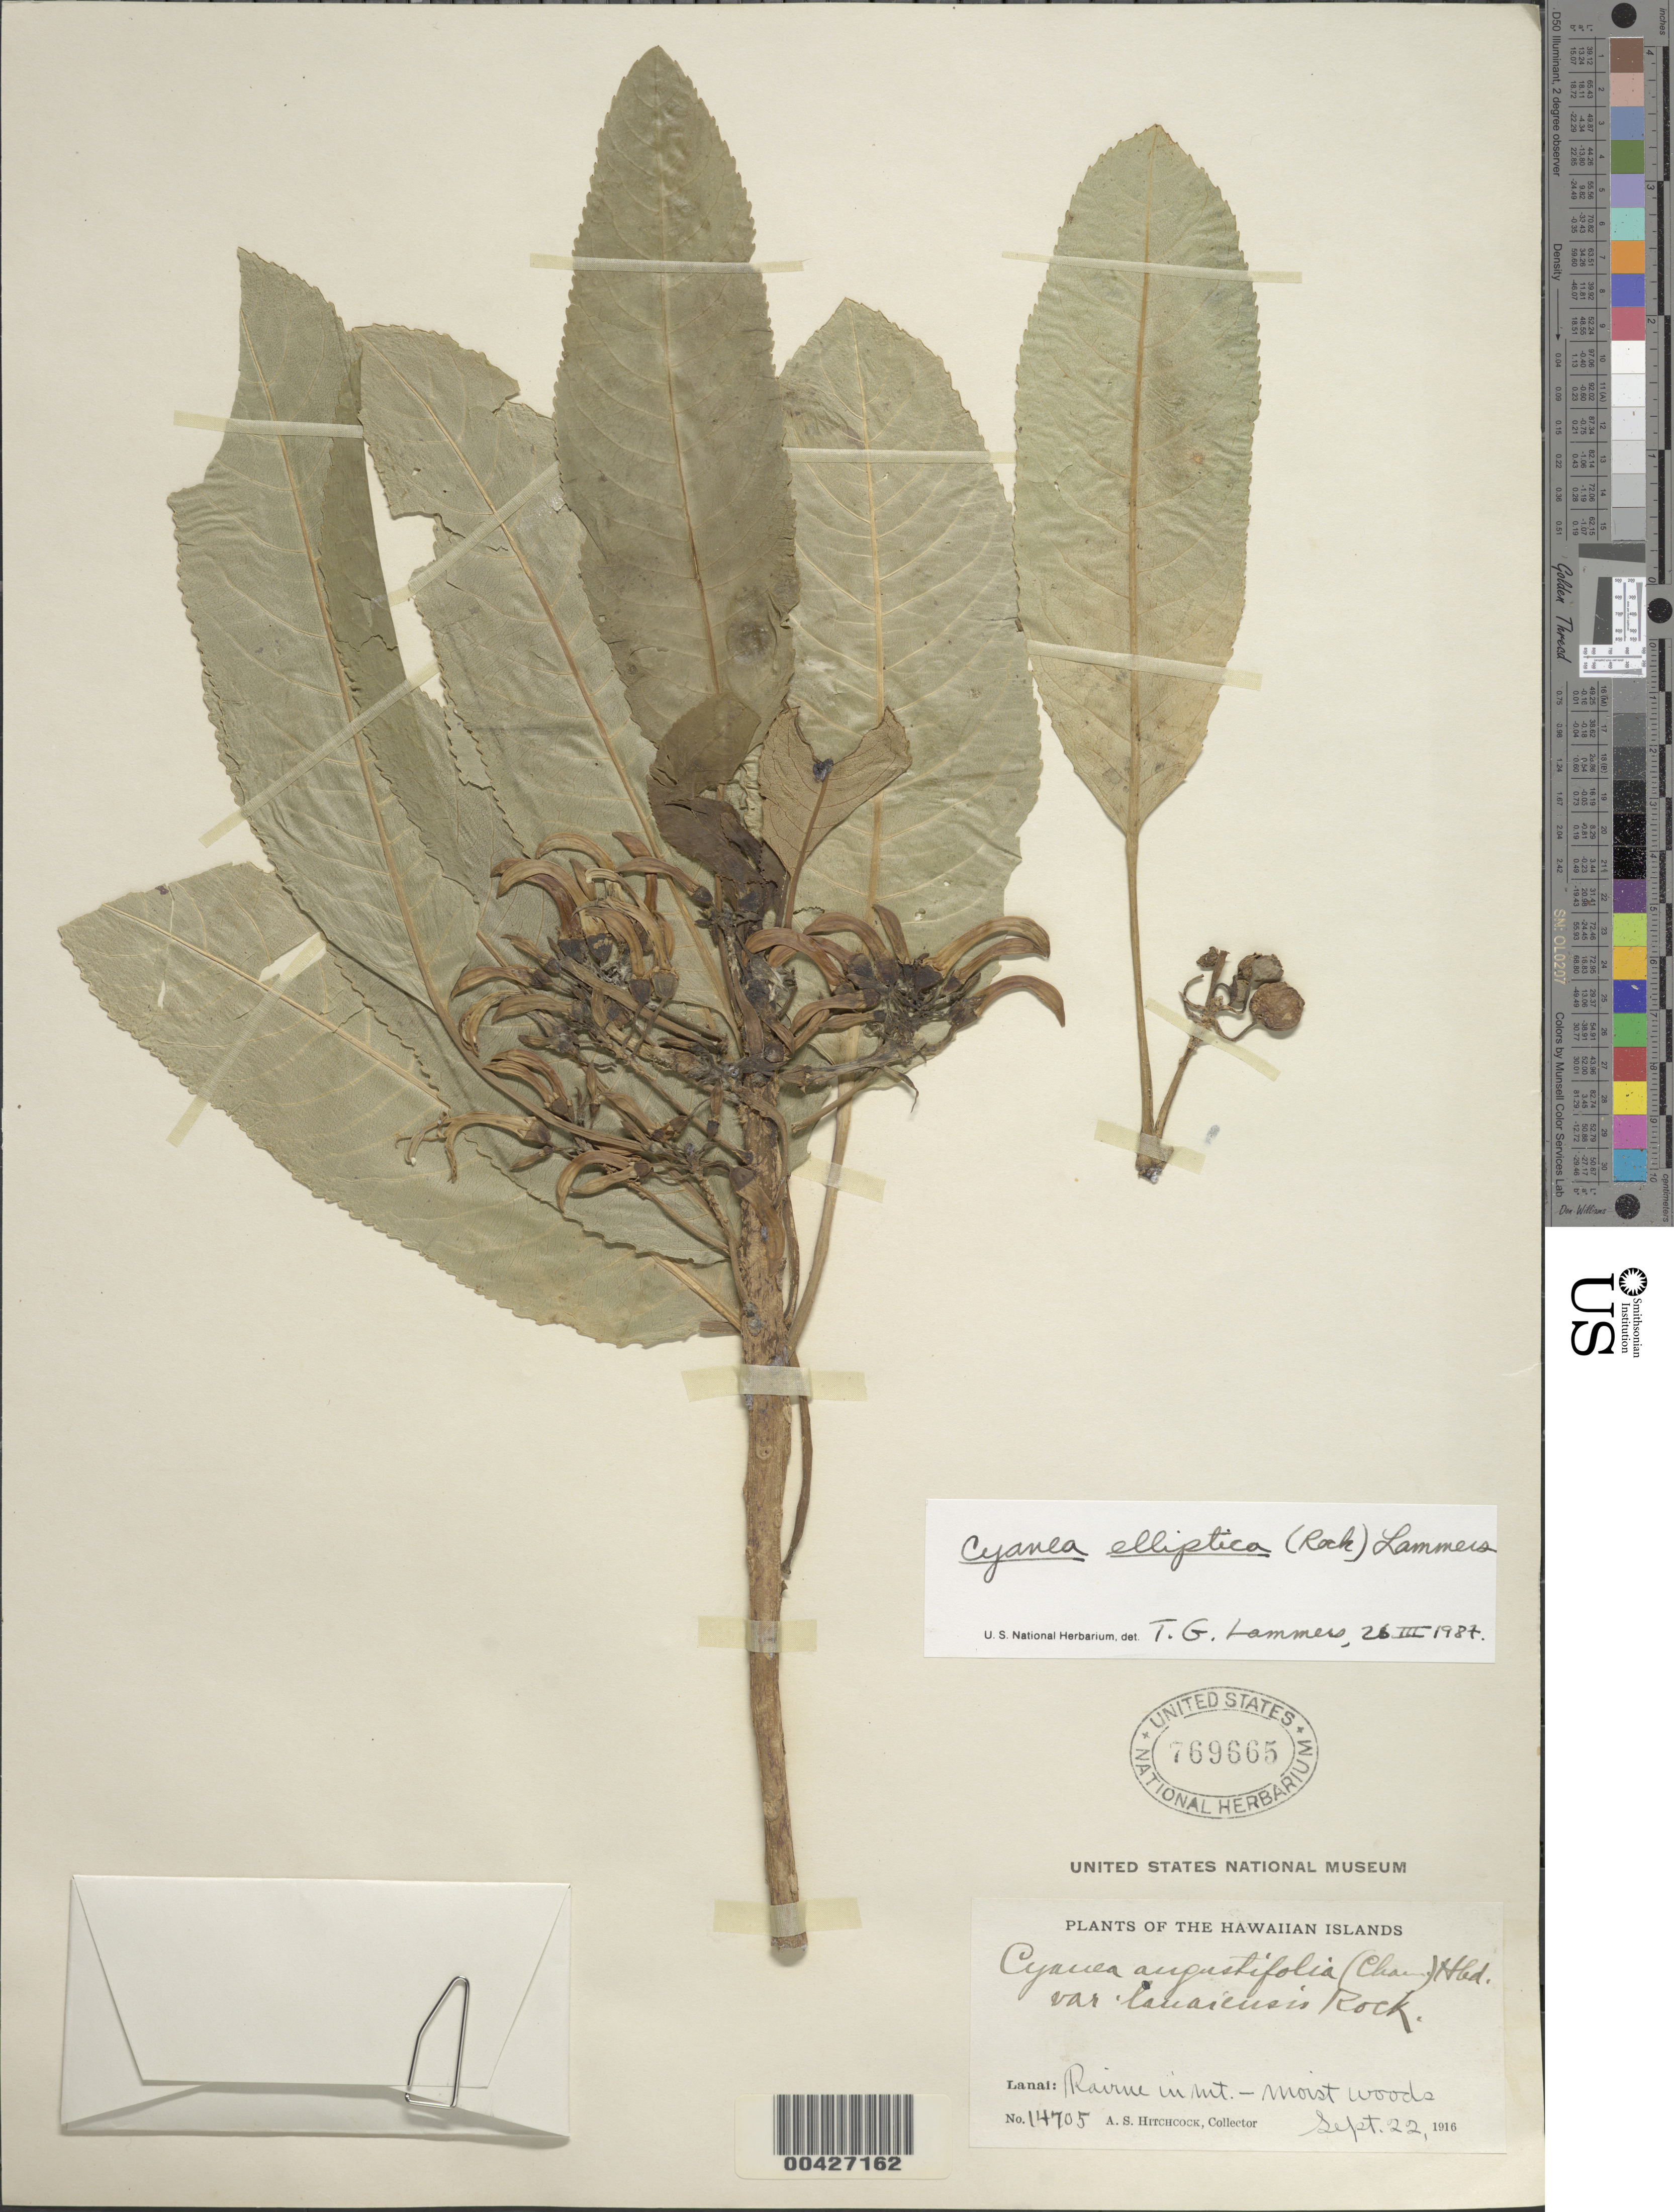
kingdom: Plantae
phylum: Tracheophyta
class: Magnoliopsida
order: Asterales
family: Campanulaceae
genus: Cyanea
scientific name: Cyanea elliptica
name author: (Rock) Lammers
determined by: Lammers, T. G.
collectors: A. S. Hitchcock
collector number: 14705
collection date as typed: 22 Sep 1916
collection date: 1916-09-22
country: United States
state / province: Hawaii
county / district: Maui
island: Lana'i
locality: Ravine in mountain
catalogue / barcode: US 769665